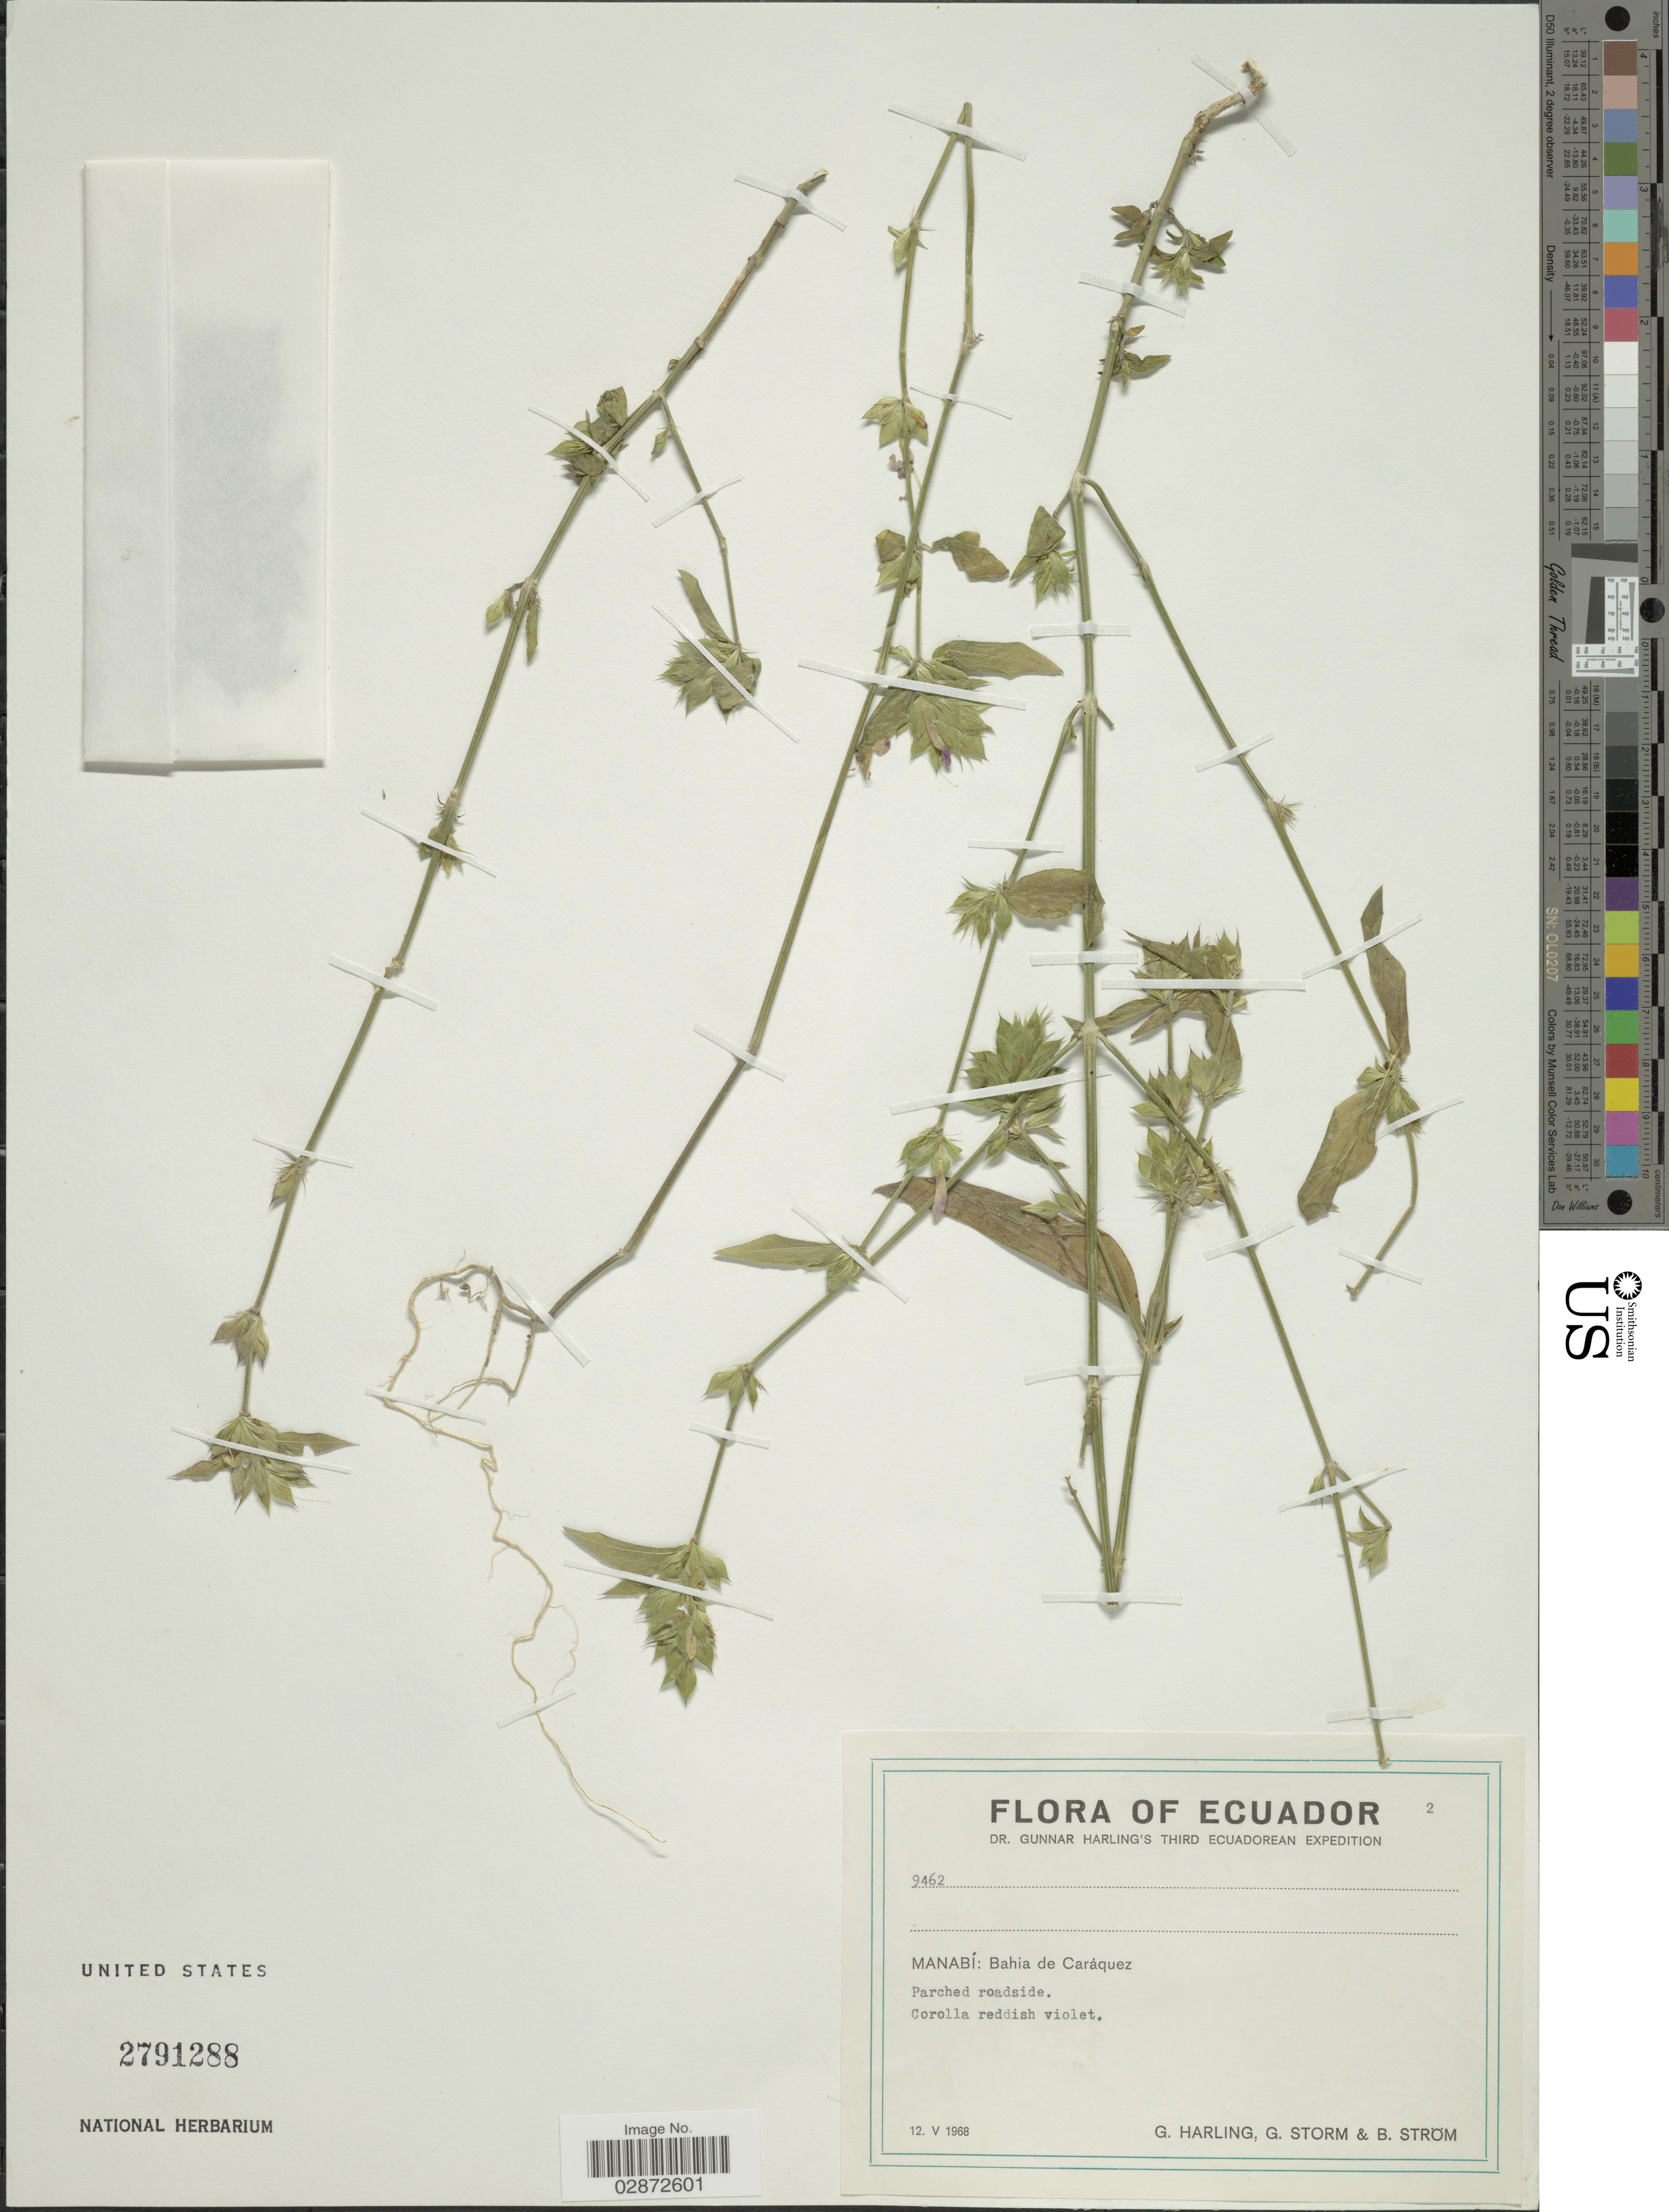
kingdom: Plantae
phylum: Tracheophyta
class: Magnoliopsida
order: Lamiales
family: Acanthaceae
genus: Dicliptera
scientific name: Dicliptera unguiculata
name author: Nees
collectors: G. Harling, G. Storm & B. Ström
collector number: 9462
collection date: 1968-05-12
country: Ecuador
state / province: Manabí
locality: Manabi: Bahia de Caráquez. Parched roadside.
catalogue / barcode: US 2791288